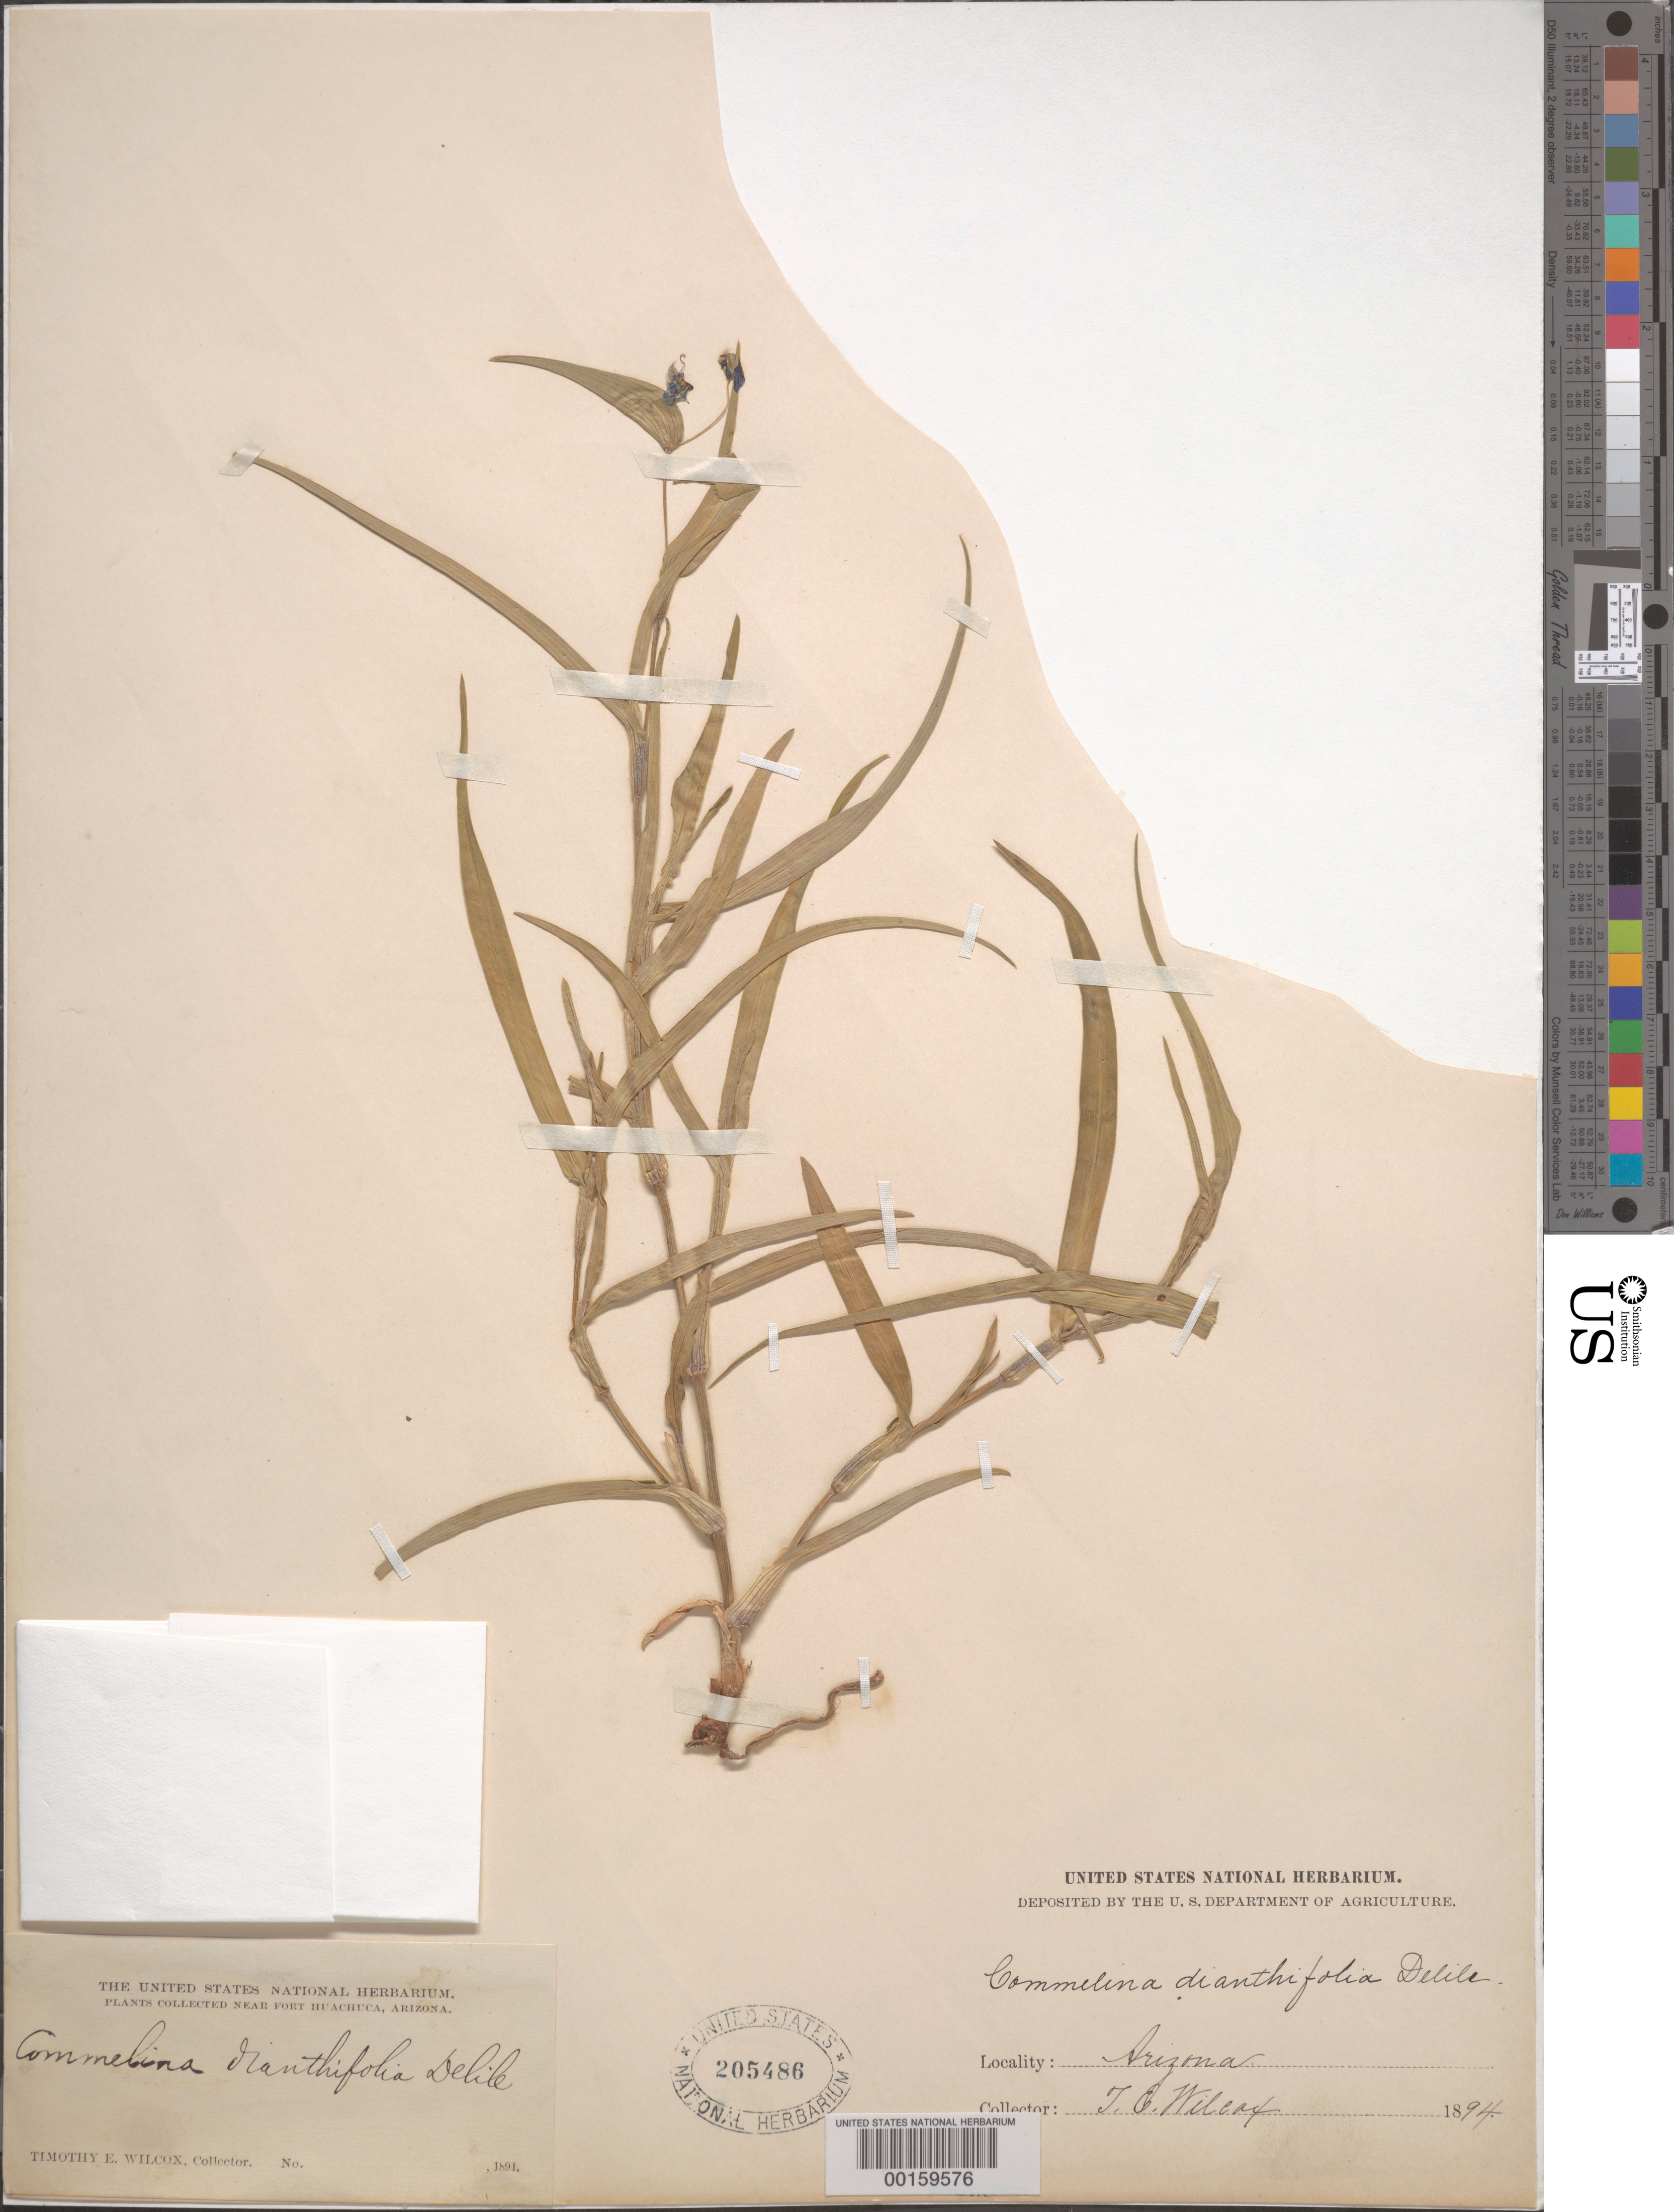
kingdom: Plantae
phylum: Tracheophyta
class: Liliopsida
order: Commelinales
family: Commelinaceae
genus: Commelina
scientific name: Commelina dianthifolia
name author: Redouté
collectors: T. E. Wilcox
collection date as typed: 1894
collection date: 1894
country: United States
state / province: Arizona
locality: Near fort huachuca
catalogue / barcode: US 205486